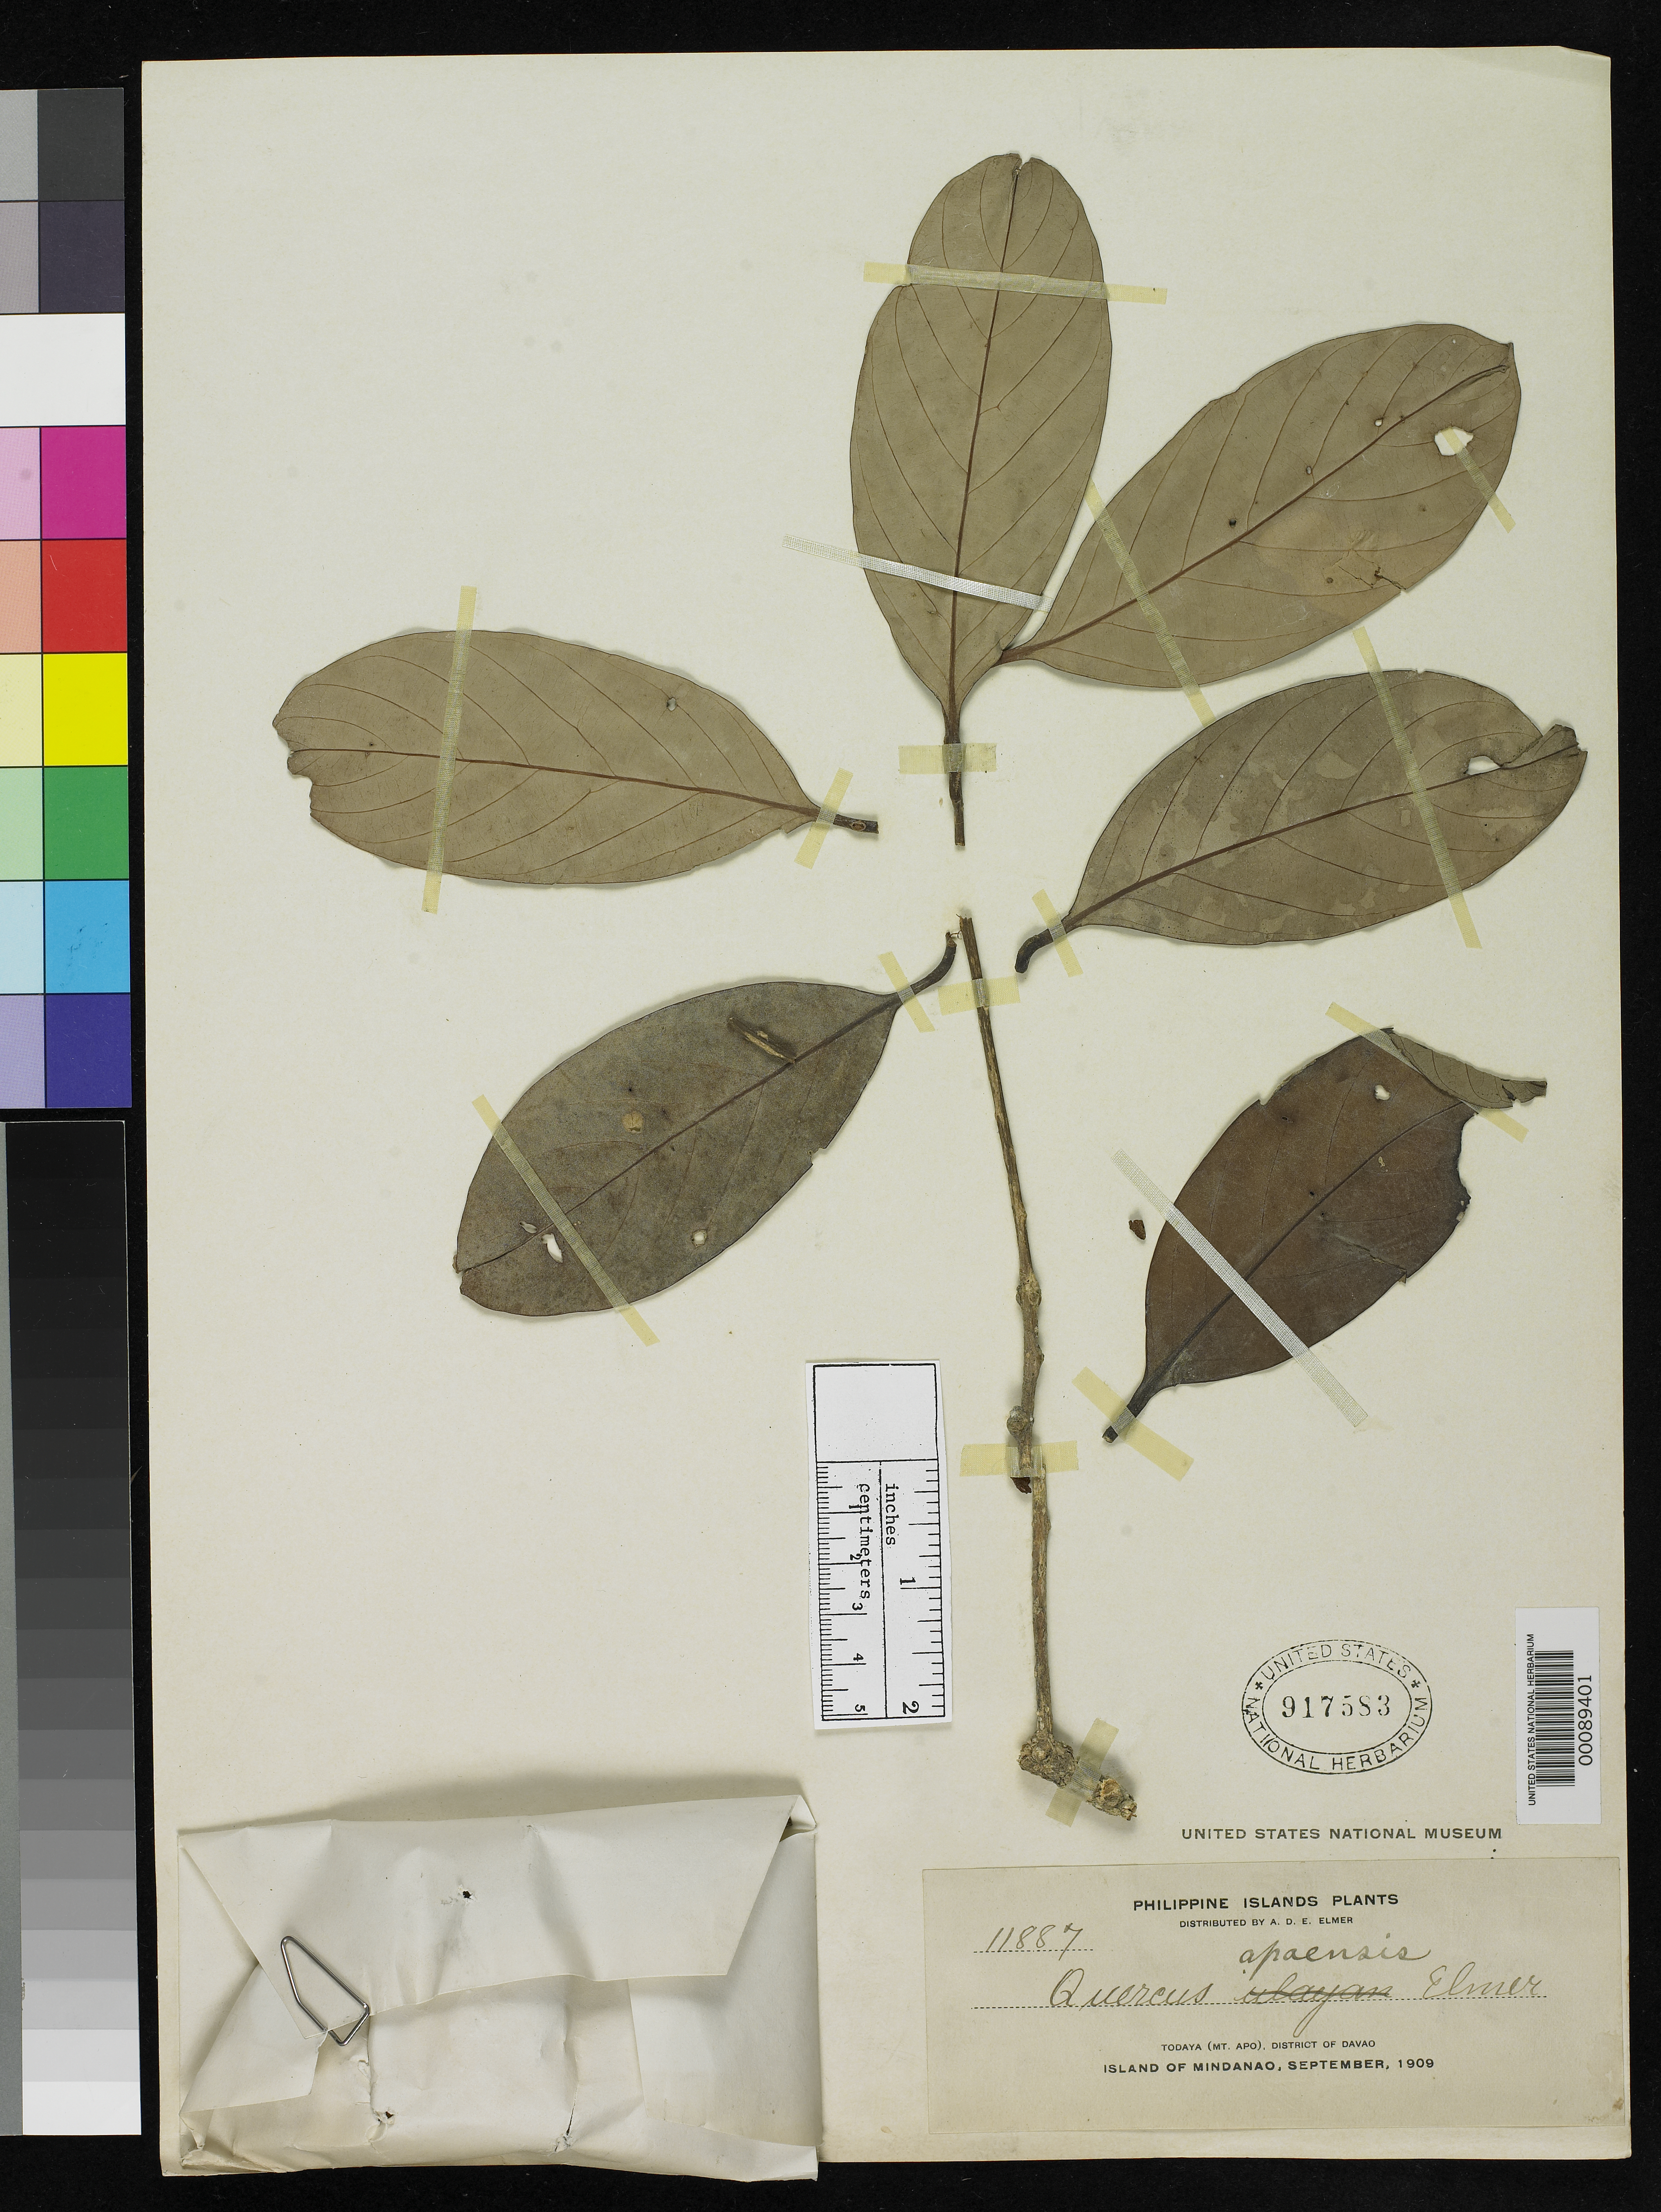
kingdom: Plantae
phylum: Tracheophyta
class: Magnoliopsida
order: Fagales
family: Fagaceae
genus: Quercus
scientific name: Quercus apoensis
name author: Elmer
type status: Isotype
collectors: A. D. E. Elmer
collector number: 11887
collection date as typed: Sep 1909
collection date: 1909-09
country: Philippines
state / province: Davao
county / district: Davao del Sur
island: Mindanao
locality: Todaya, Mt. Apo.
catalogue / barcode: US 917583